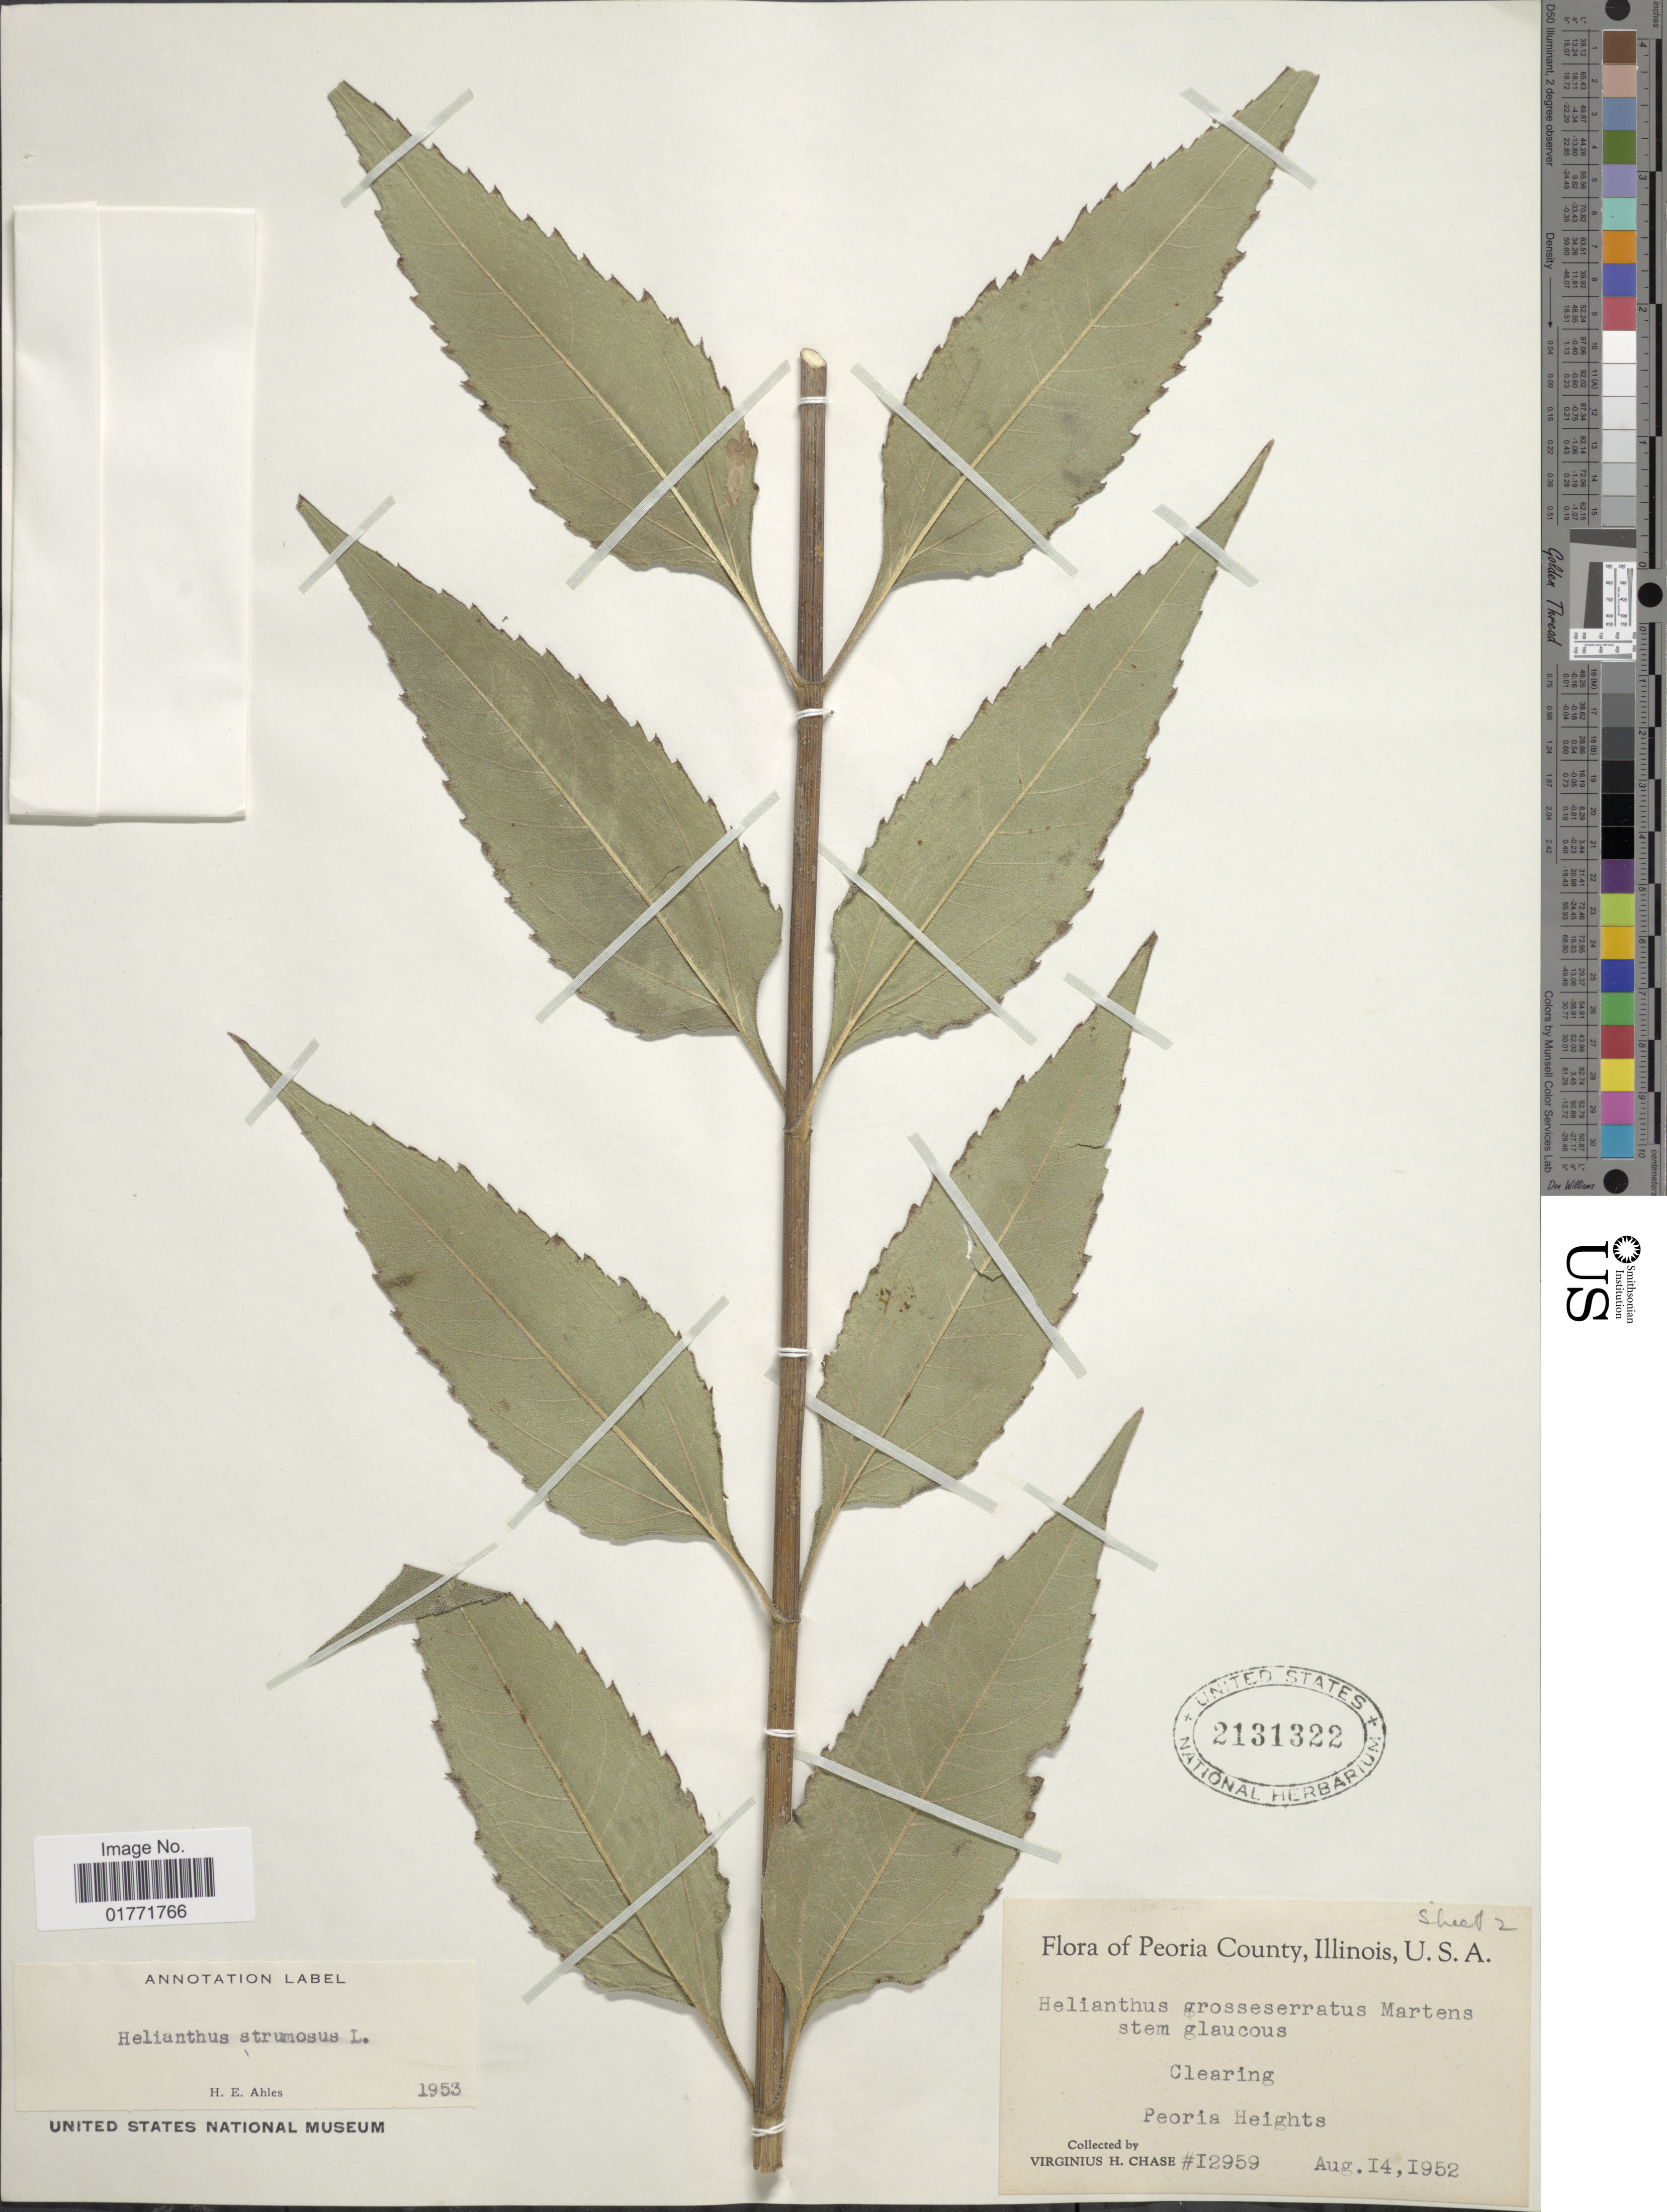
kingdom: Plantae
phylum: Tracheophyta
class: Magnoliopsida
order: Asterales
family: Asteraceae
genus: Helianthus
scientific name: Helianthus strumosus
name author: L.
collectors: V. H. Chase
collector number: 12959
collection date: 1952-08-14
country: United States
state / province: Illinois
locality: Peoria County, Illinois, U.S. A. Peoria Heights.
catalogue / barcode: US 2131322